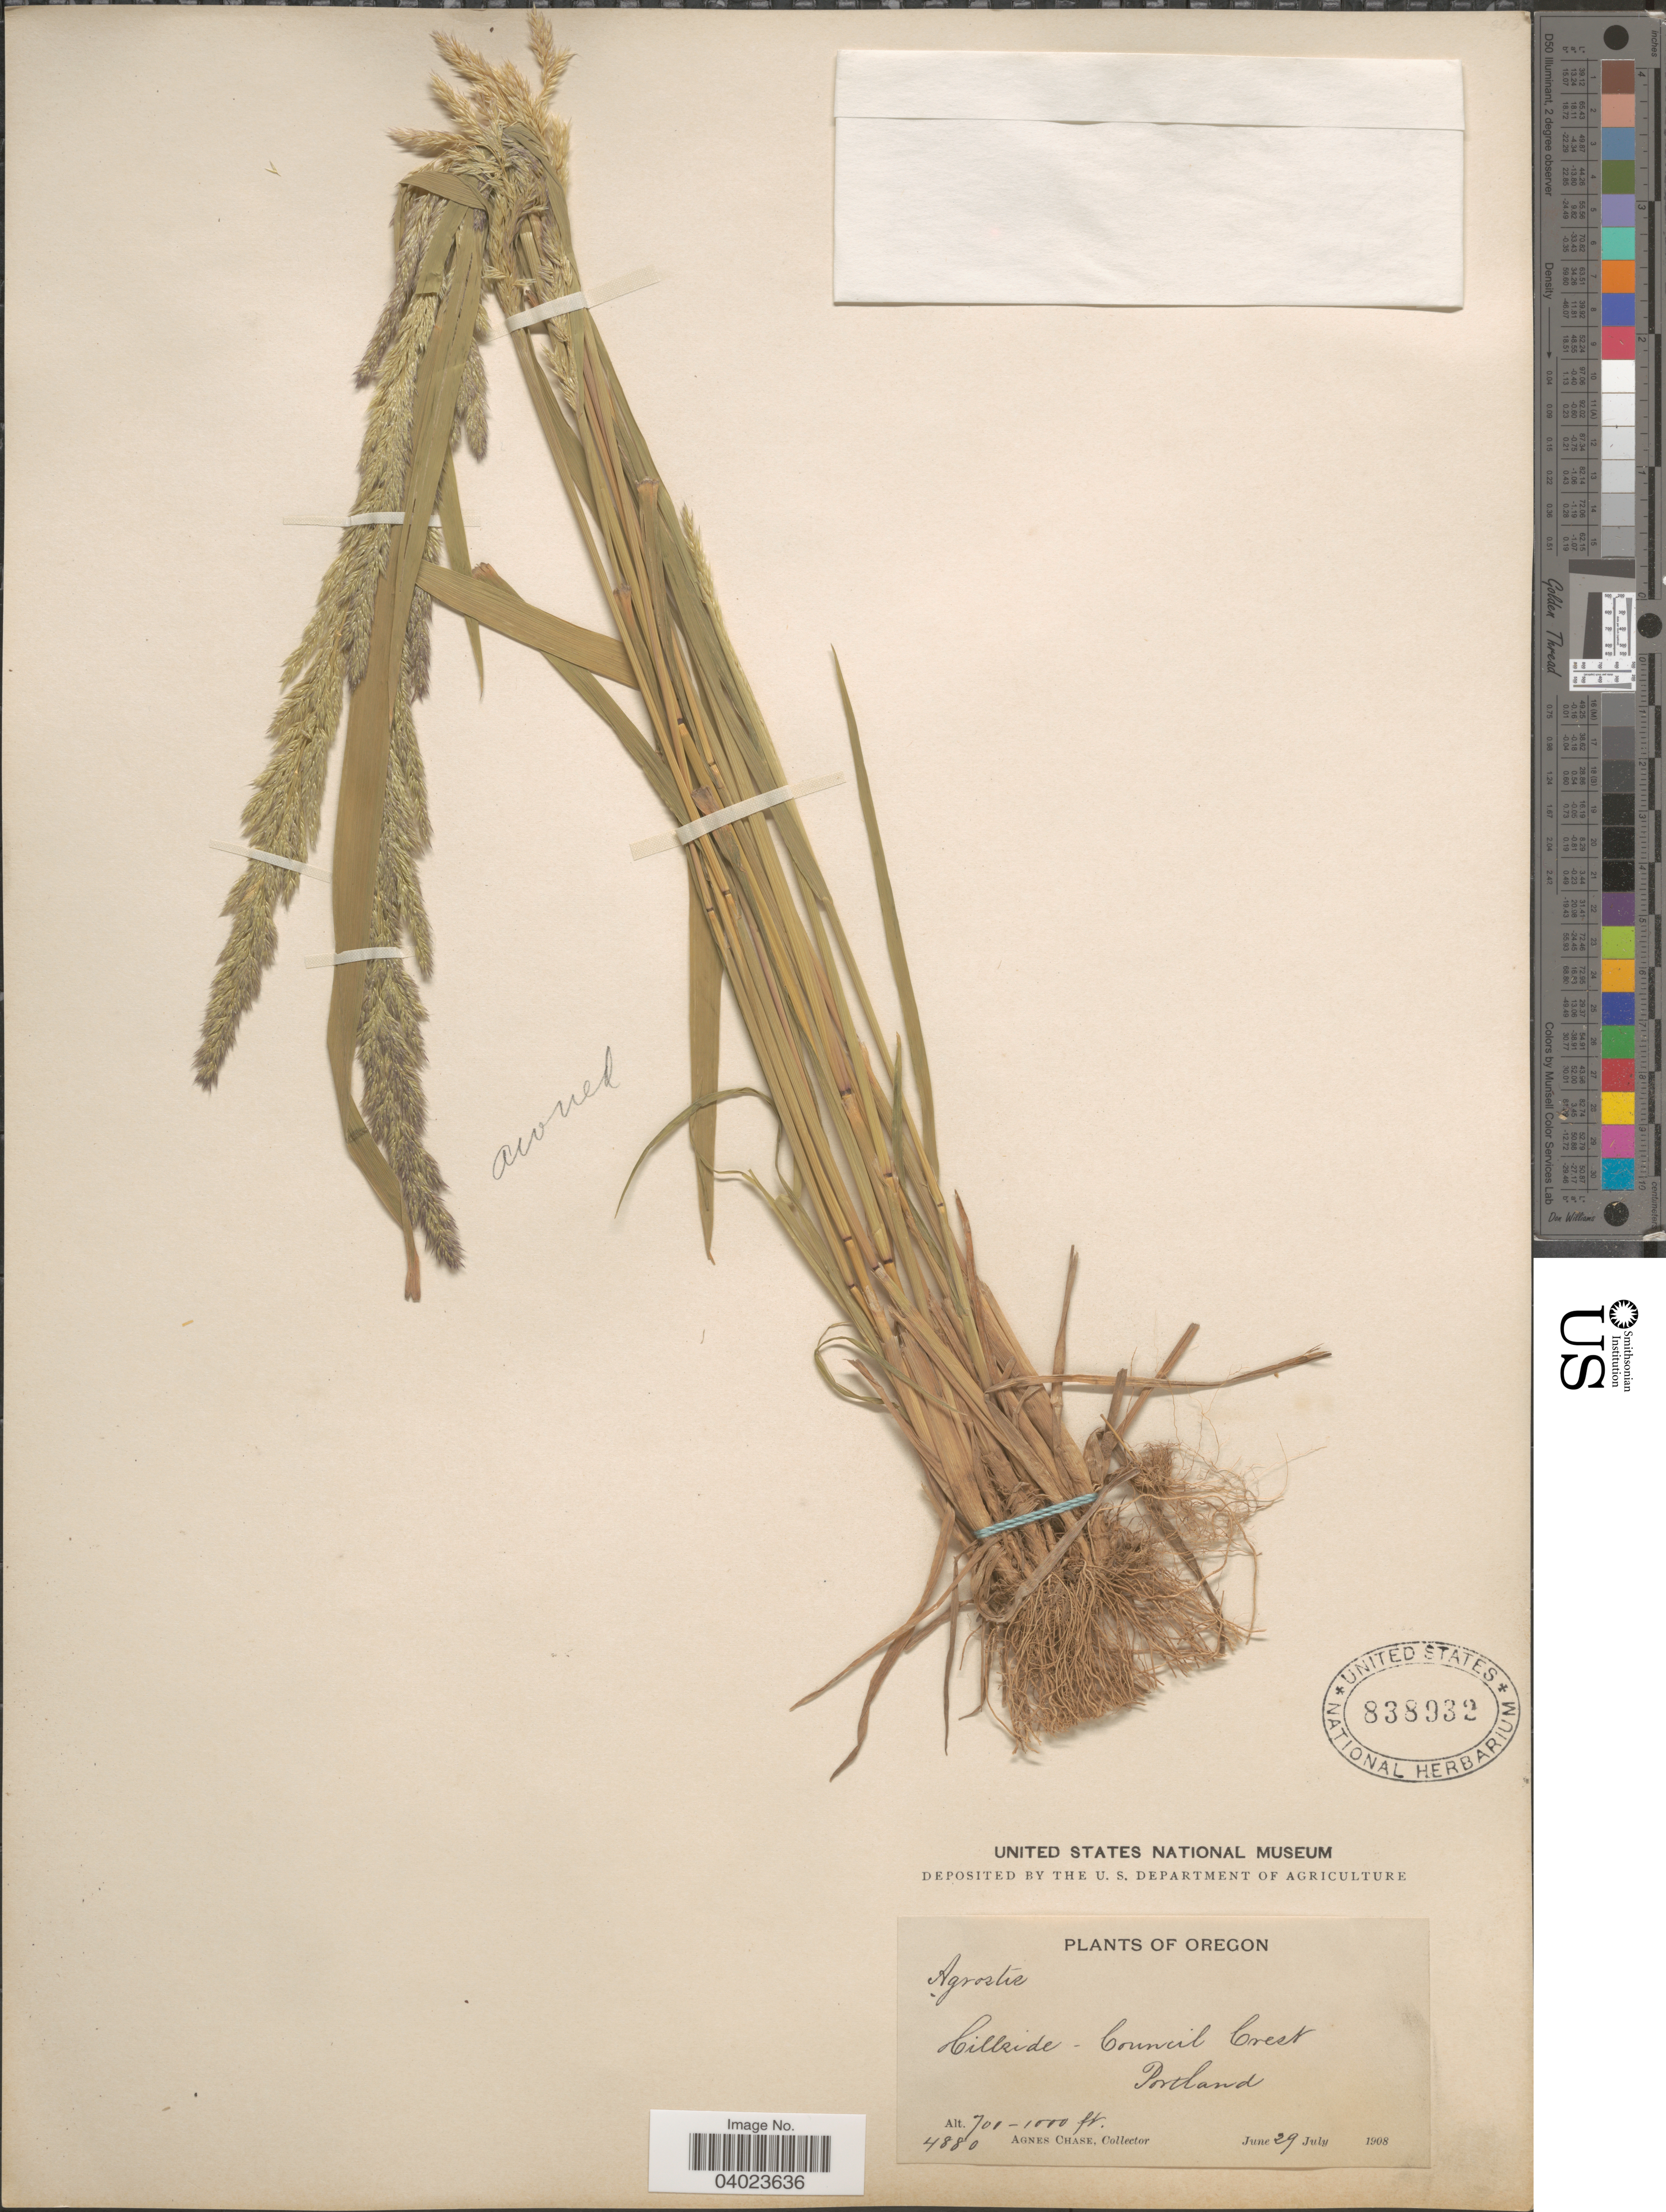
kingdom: Plantae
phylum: Tracheophyta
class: Liliopsida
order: Poales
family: Poaceae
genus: Agrostis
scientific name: Agrostis sp.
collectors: A. Chase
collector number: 4880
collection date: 1908-06-29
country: United States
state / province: Oregon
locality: Hillside-Council Crest, Portland.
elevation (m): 213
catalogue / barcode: US 838932